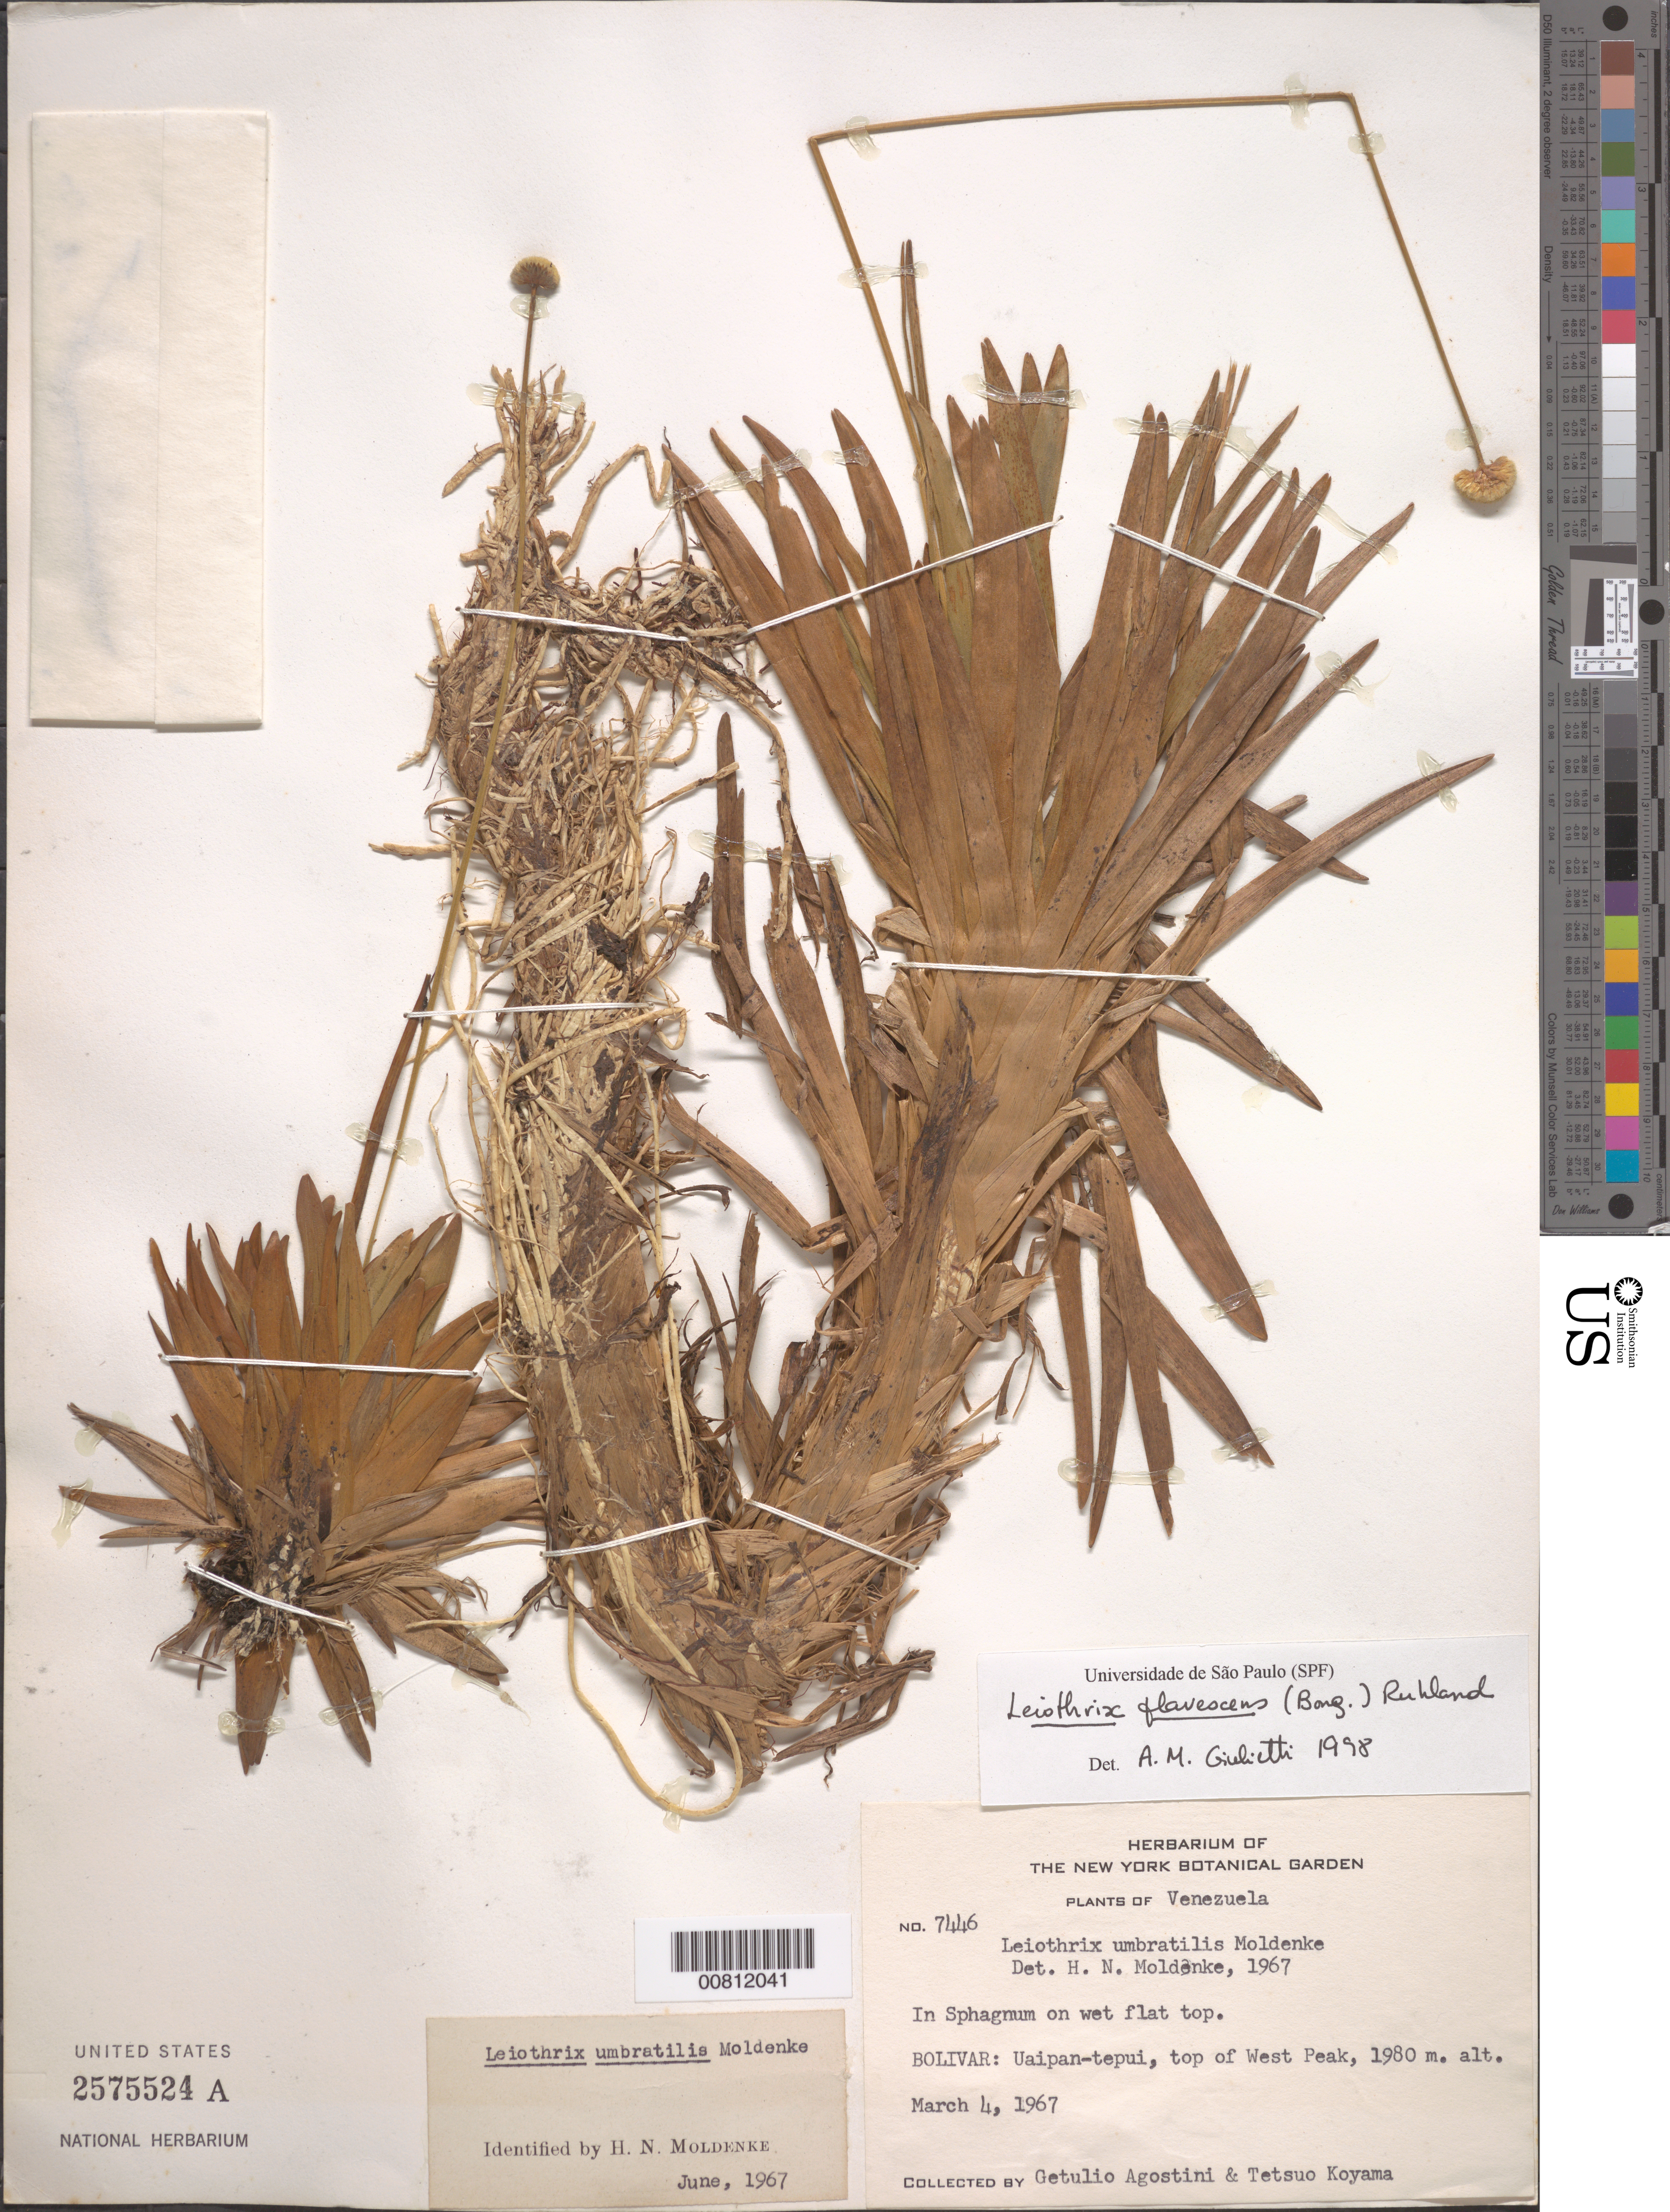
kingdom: Plantae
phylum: Tracheophyta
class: Liliopsida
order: Poales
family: Eriocaulaceae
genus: Leiothrix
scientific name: Leiothrix flavescens var. flavescens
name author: (Bong.) Ruhland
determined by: Giulietti, Ana M.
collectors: G. Agostini & T. Koyama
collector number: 7446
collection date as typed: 4-Mar-67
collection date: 1967-03-04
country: Venezuela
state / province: Bolívar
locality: Uaipan-tepuí, summit of West Peak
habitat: Sphagnum on wet flat top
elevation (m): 1980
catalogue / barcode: US 2575524A